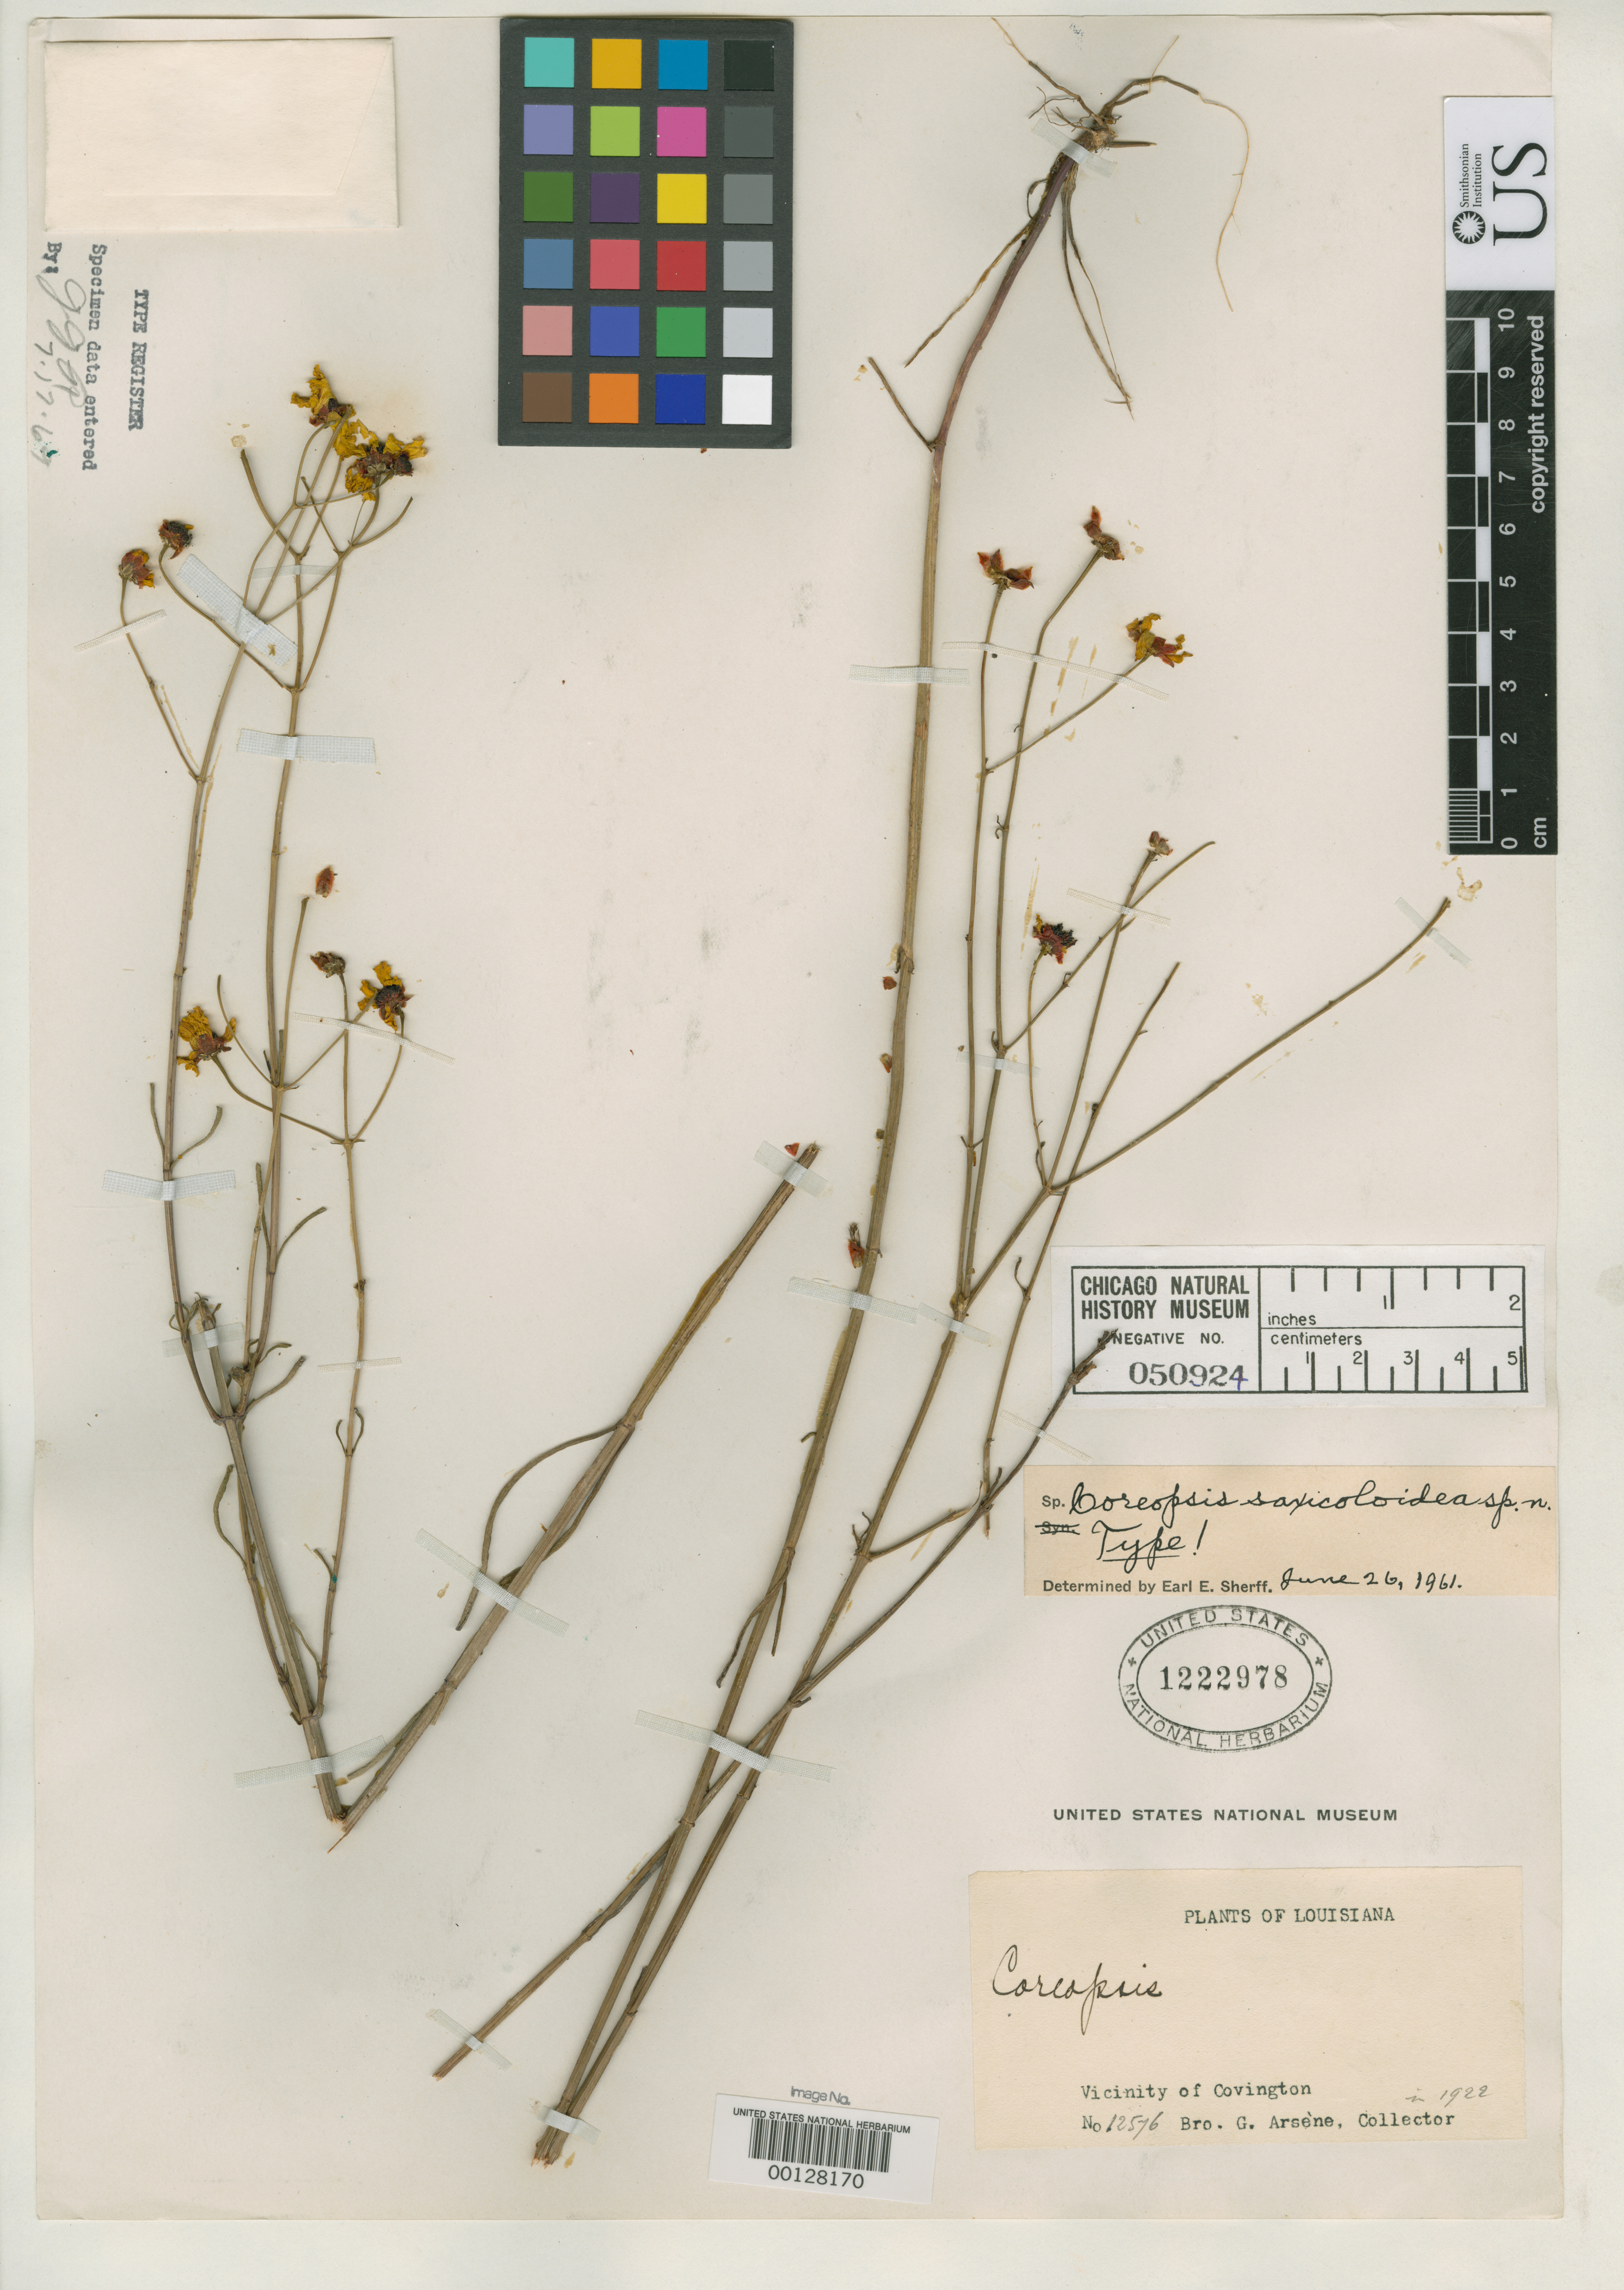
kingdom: Plantae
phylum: Tracheophyta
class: Magnoliopsida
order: Asterales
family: Asteraceae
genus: Coreopsis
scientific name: Coreopsis saxicoloidea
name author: Sherff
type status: Holotype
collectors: Bro. G. Arsène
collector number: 12576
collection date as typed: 1922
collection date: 1922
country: United States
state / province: Louisiana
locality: Covington.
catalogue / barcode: US 1222978